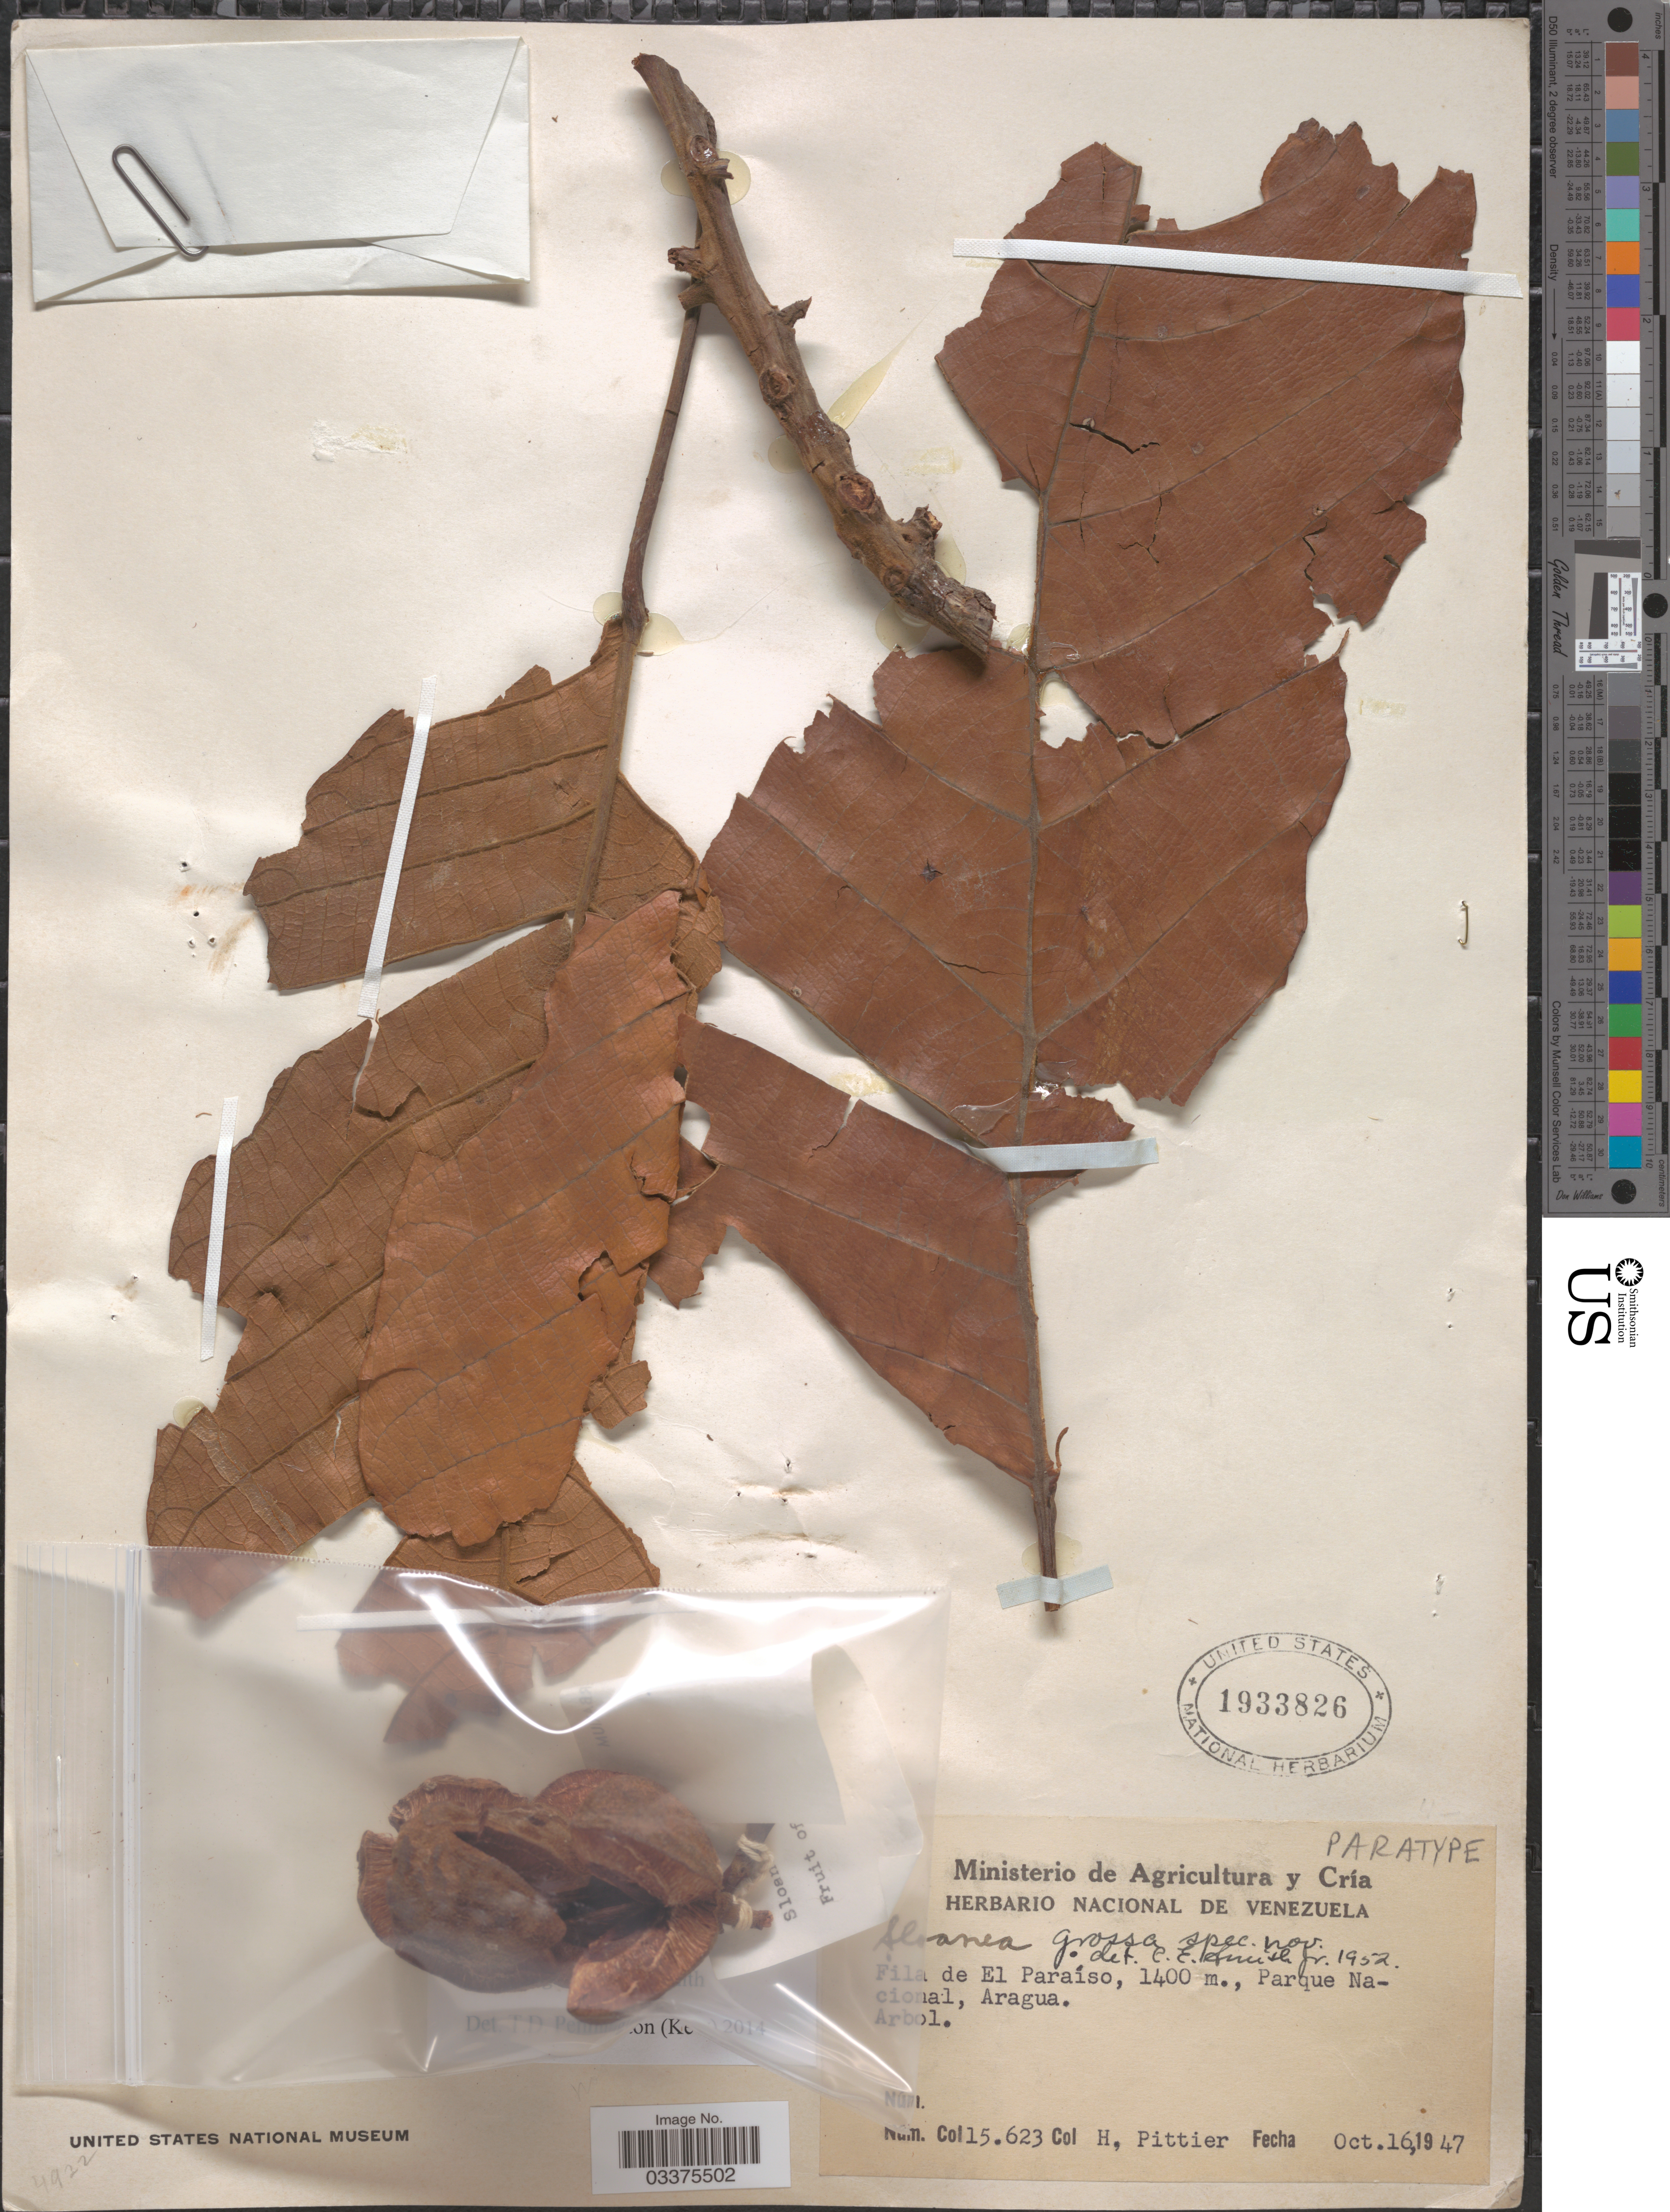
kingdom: Plantae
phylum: Tracheophyta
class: Magnoliopsida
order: Oxalidales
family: Elaeocarpaceae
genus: Sloanea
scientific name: Sloanea grossa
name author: Earle Sm.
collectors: H. F. Pittier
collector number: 15623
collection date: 1947-10-16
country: Venezuela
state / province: Aragua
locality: Fila de El Paraíso, Parque Nacional.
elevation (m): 1400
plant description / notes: Fruit temporarily sampled for micro-CT scanning.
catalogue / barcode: US 1933826